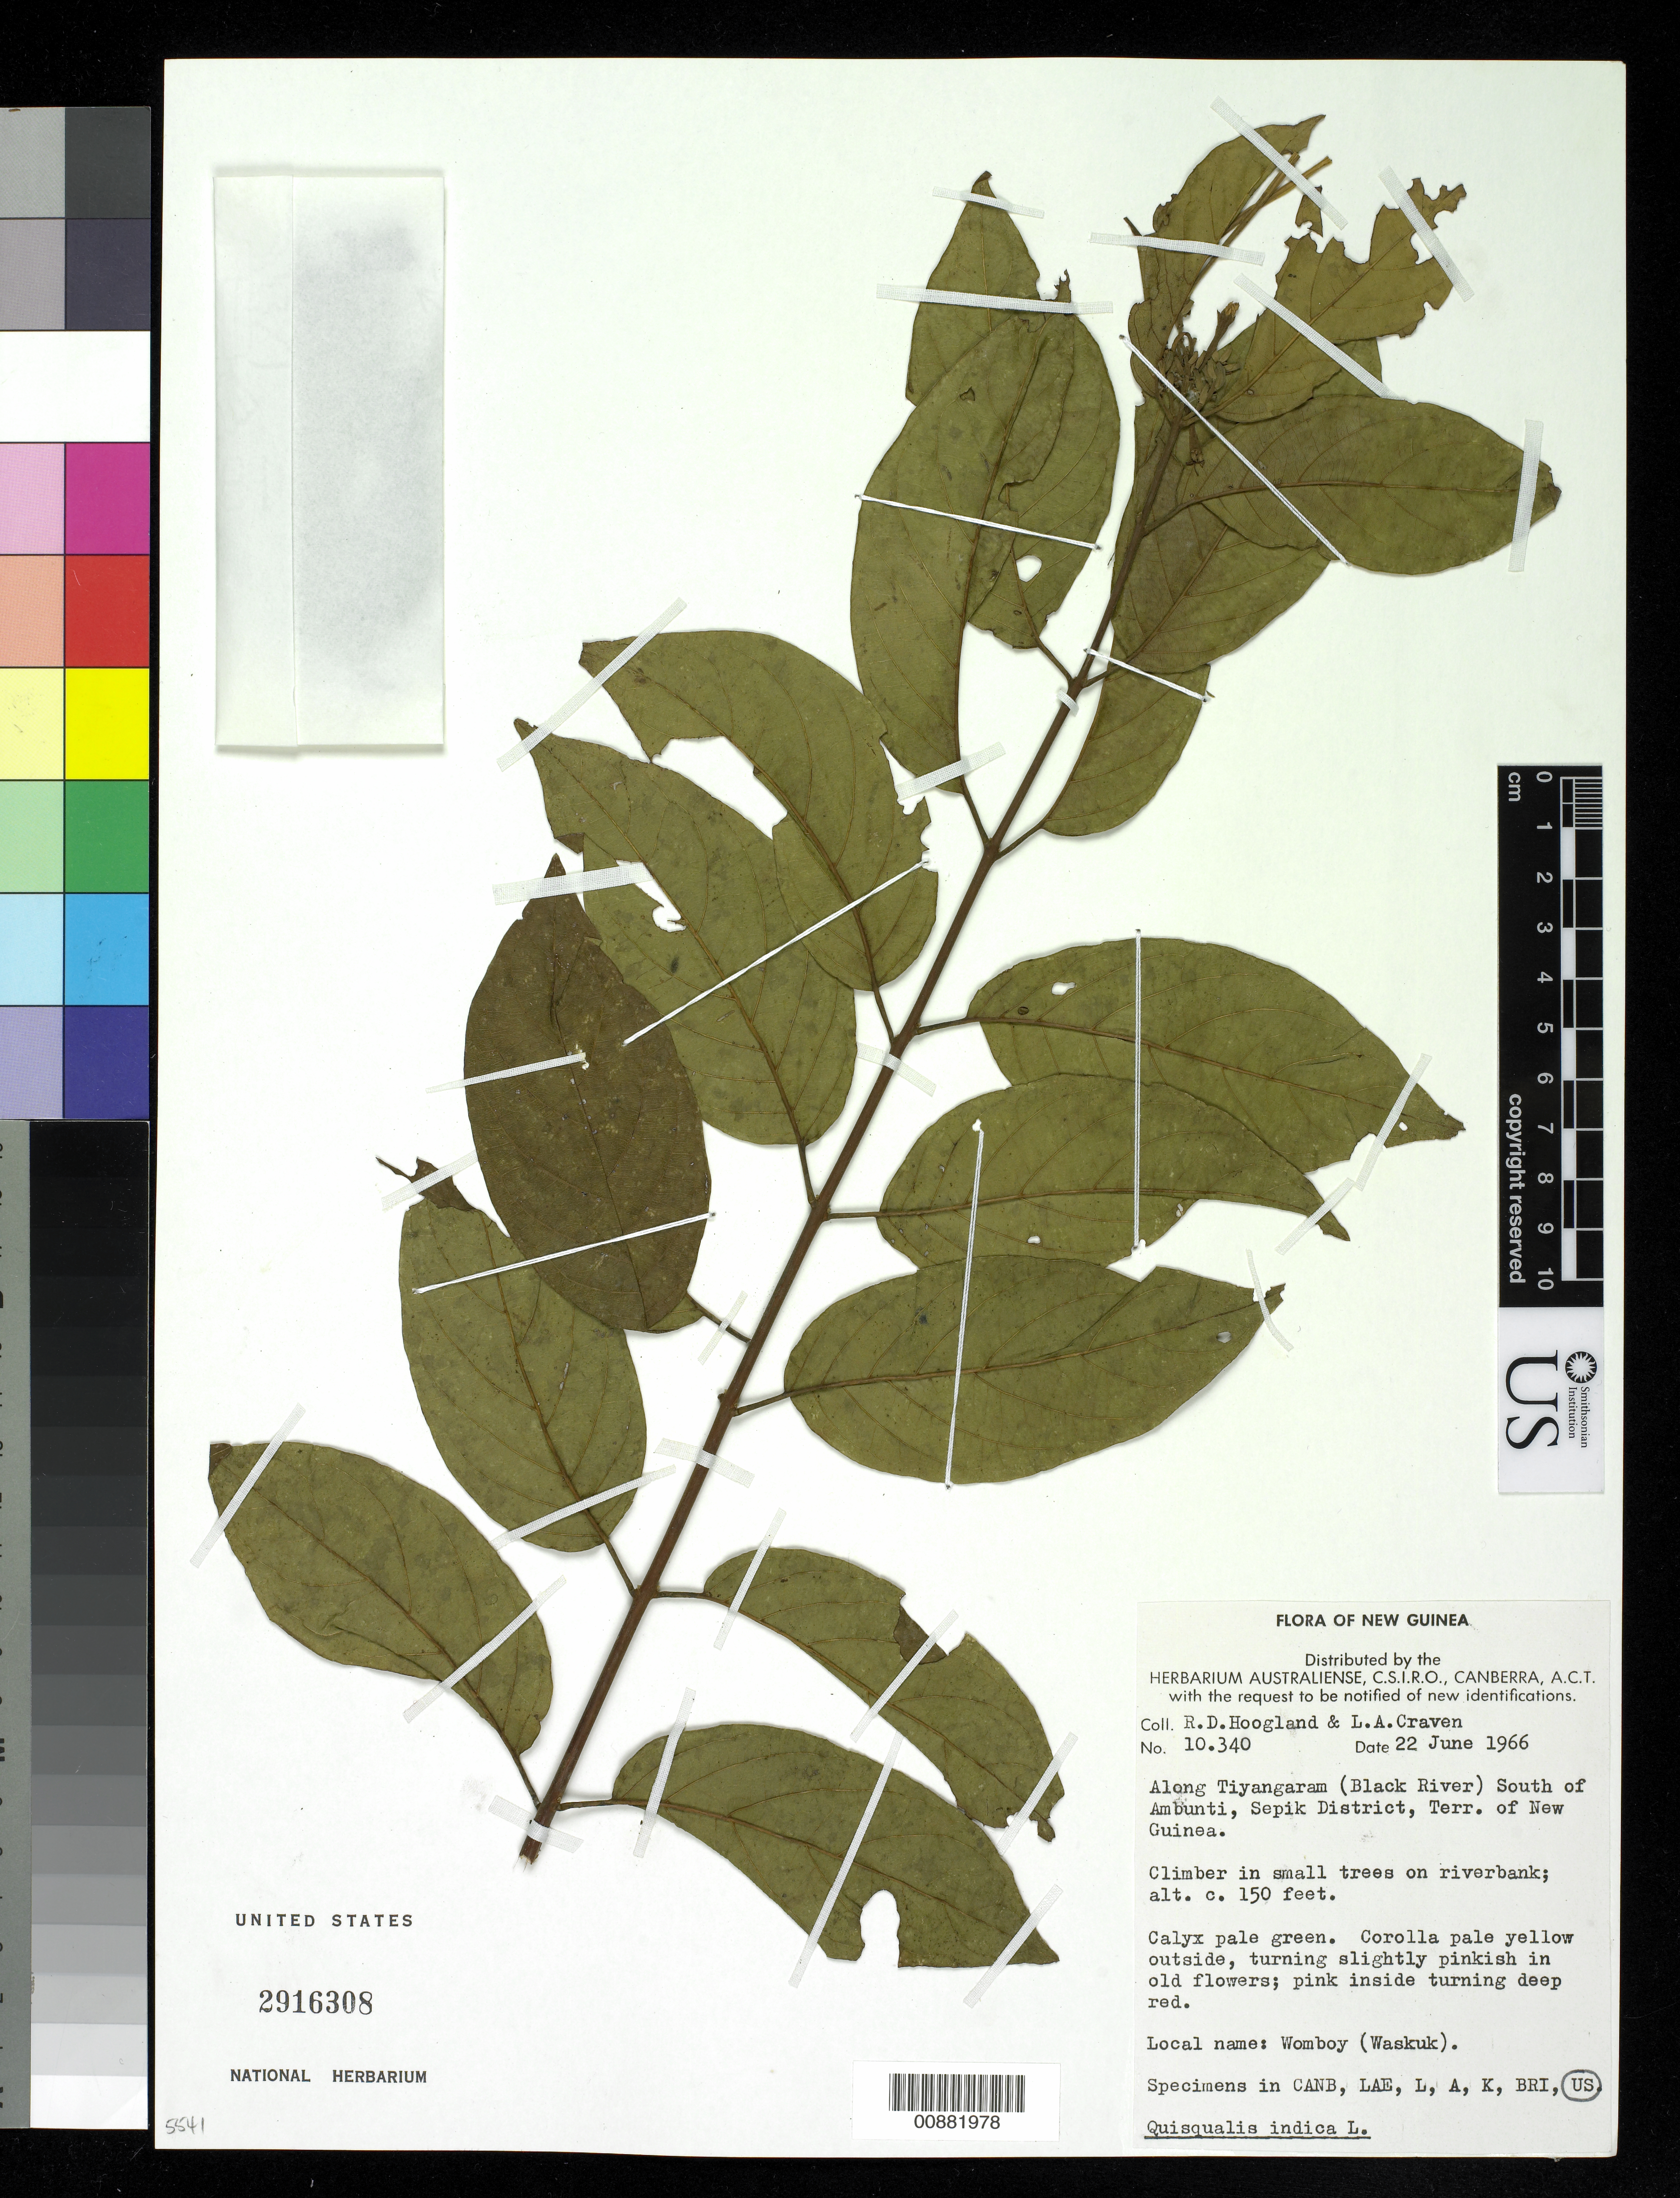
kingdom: Plantae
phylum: Tracheophyta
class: Magnoliopsida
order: Myrtales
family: Combretaceae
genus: Quisqualis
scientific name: Quisqualis indica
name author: L.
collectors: R. D. Hoogland & L. A. Craven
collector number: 10340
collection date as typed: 22 Jun 1966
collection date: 1966-06-22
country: Papua New Guinea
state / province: East Sepik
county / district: Ambunti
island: New Guinea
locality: along Tiyangaram (Black River) south of Ambunti, Sepik District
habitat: climber in small trees on riverbank.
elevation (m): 46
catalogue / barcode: US 2916308